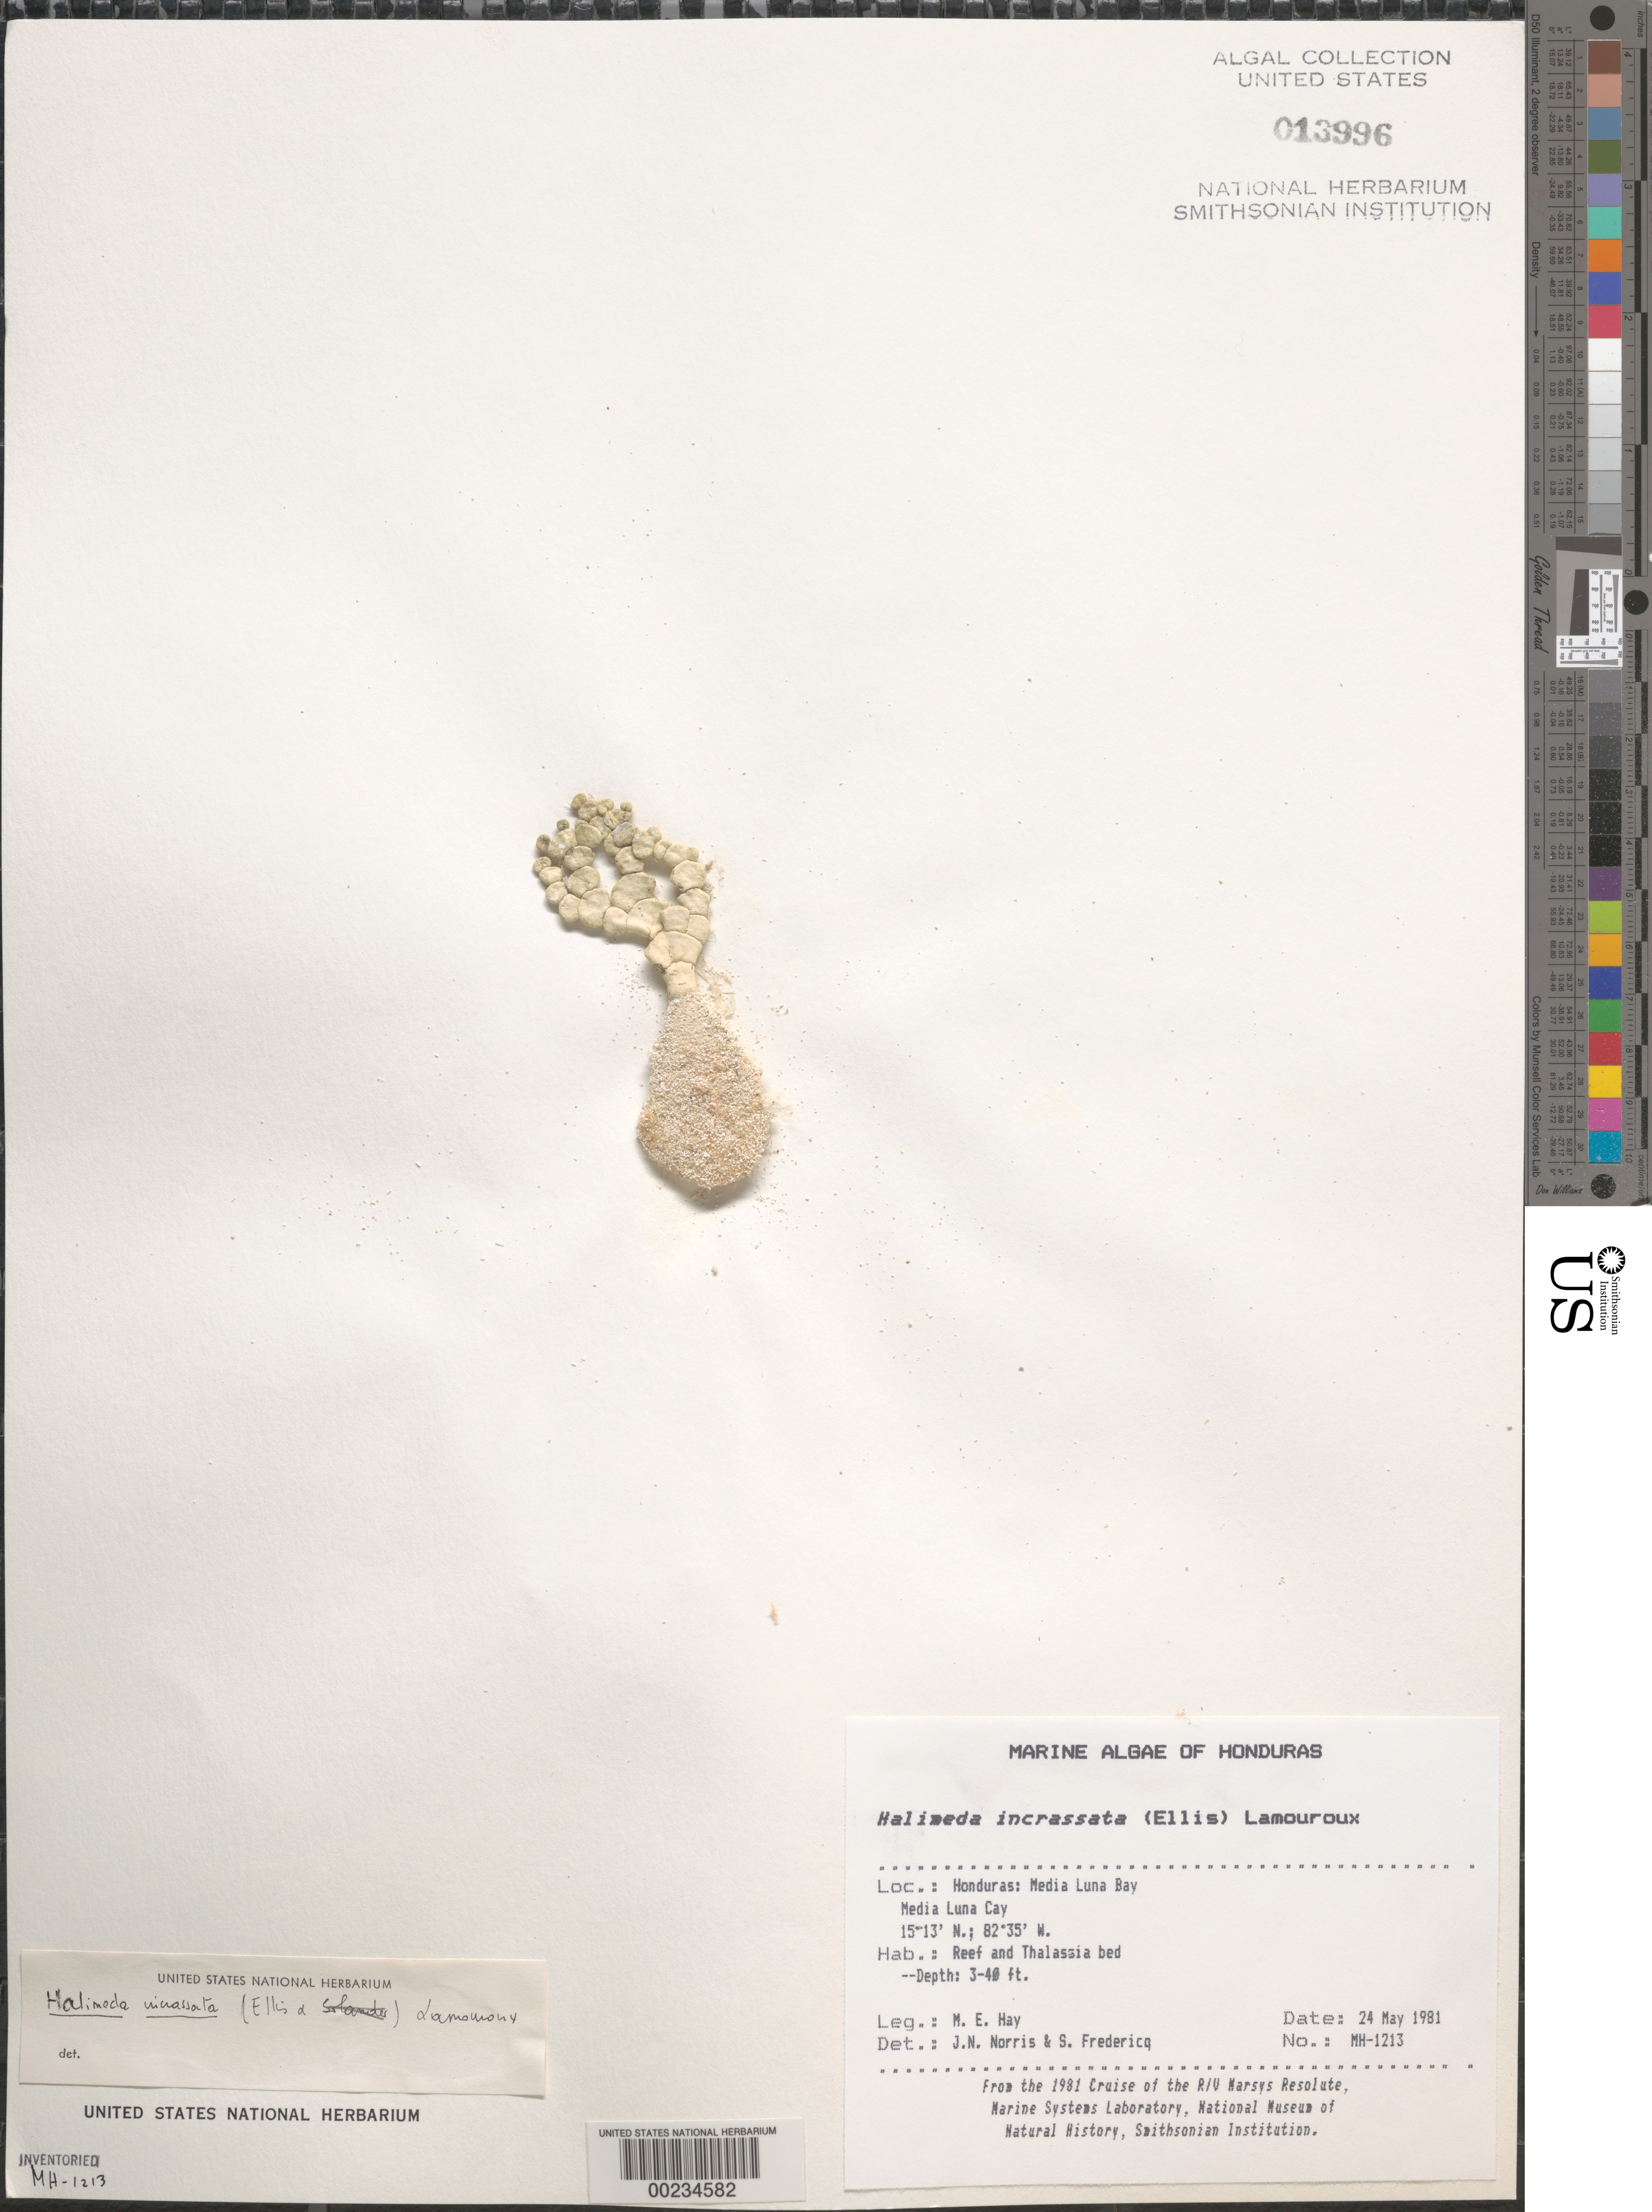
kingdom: Plantae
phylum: Chlorophyta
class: Ulvophyceae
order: Bryopsidales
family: Halimedaceae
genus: Halimeda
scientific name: Halimeda incrassata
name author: (J. Ellis) J.V.Lamouroux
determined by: Norris, J. N.; Fredericq, S.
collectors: M. E. Hay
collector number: MEH-1213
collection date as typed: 24 May 1981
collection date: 1981-05-24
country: Honduras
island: Media Luna Cay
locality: Media Luna Bay, Media Luna Reef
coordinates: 15 13' N, 82 35' W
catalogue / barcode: US 13996